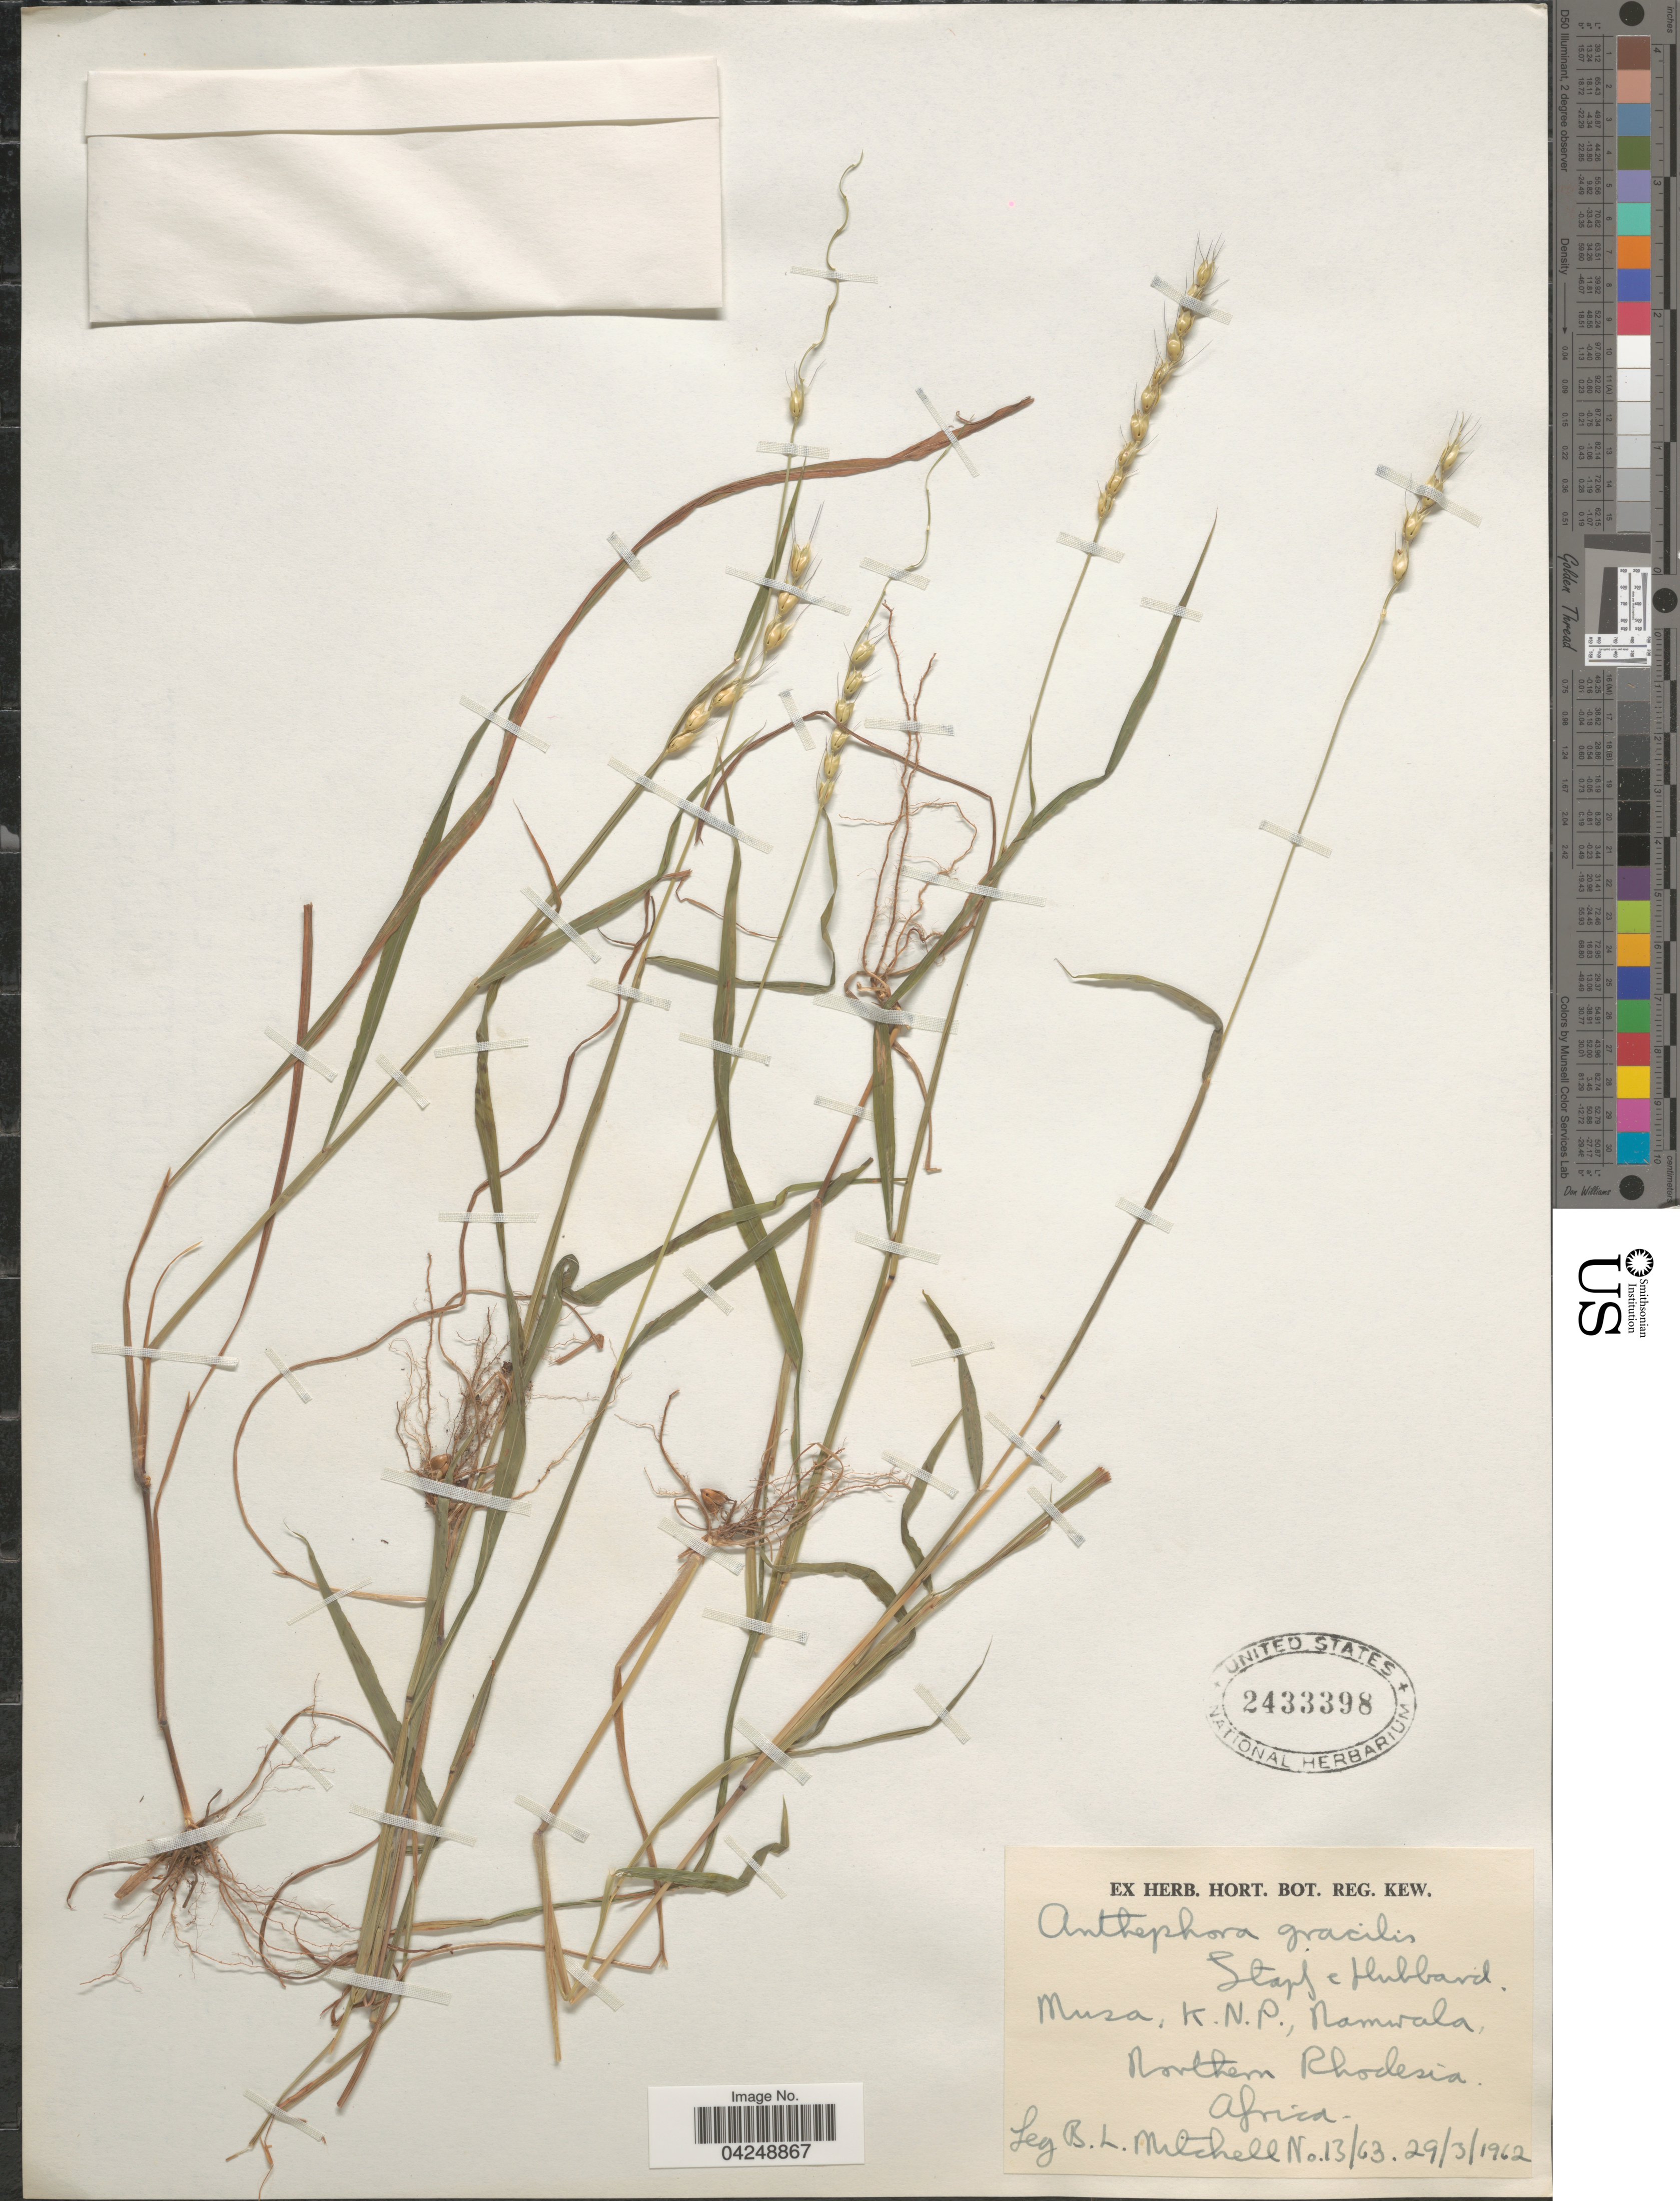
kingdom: Plantae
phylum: Tracheophyta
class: Liliopsida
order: Poales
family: Poaceae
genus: Anthephora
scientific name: Anthephora truncata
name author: Robyns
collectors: B. Mitchell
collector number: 13/63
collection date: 1962-03-29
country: Zambia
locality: Musa, K.N.P., Namwala, Northern Rhodesia.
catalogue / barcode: US 2433398